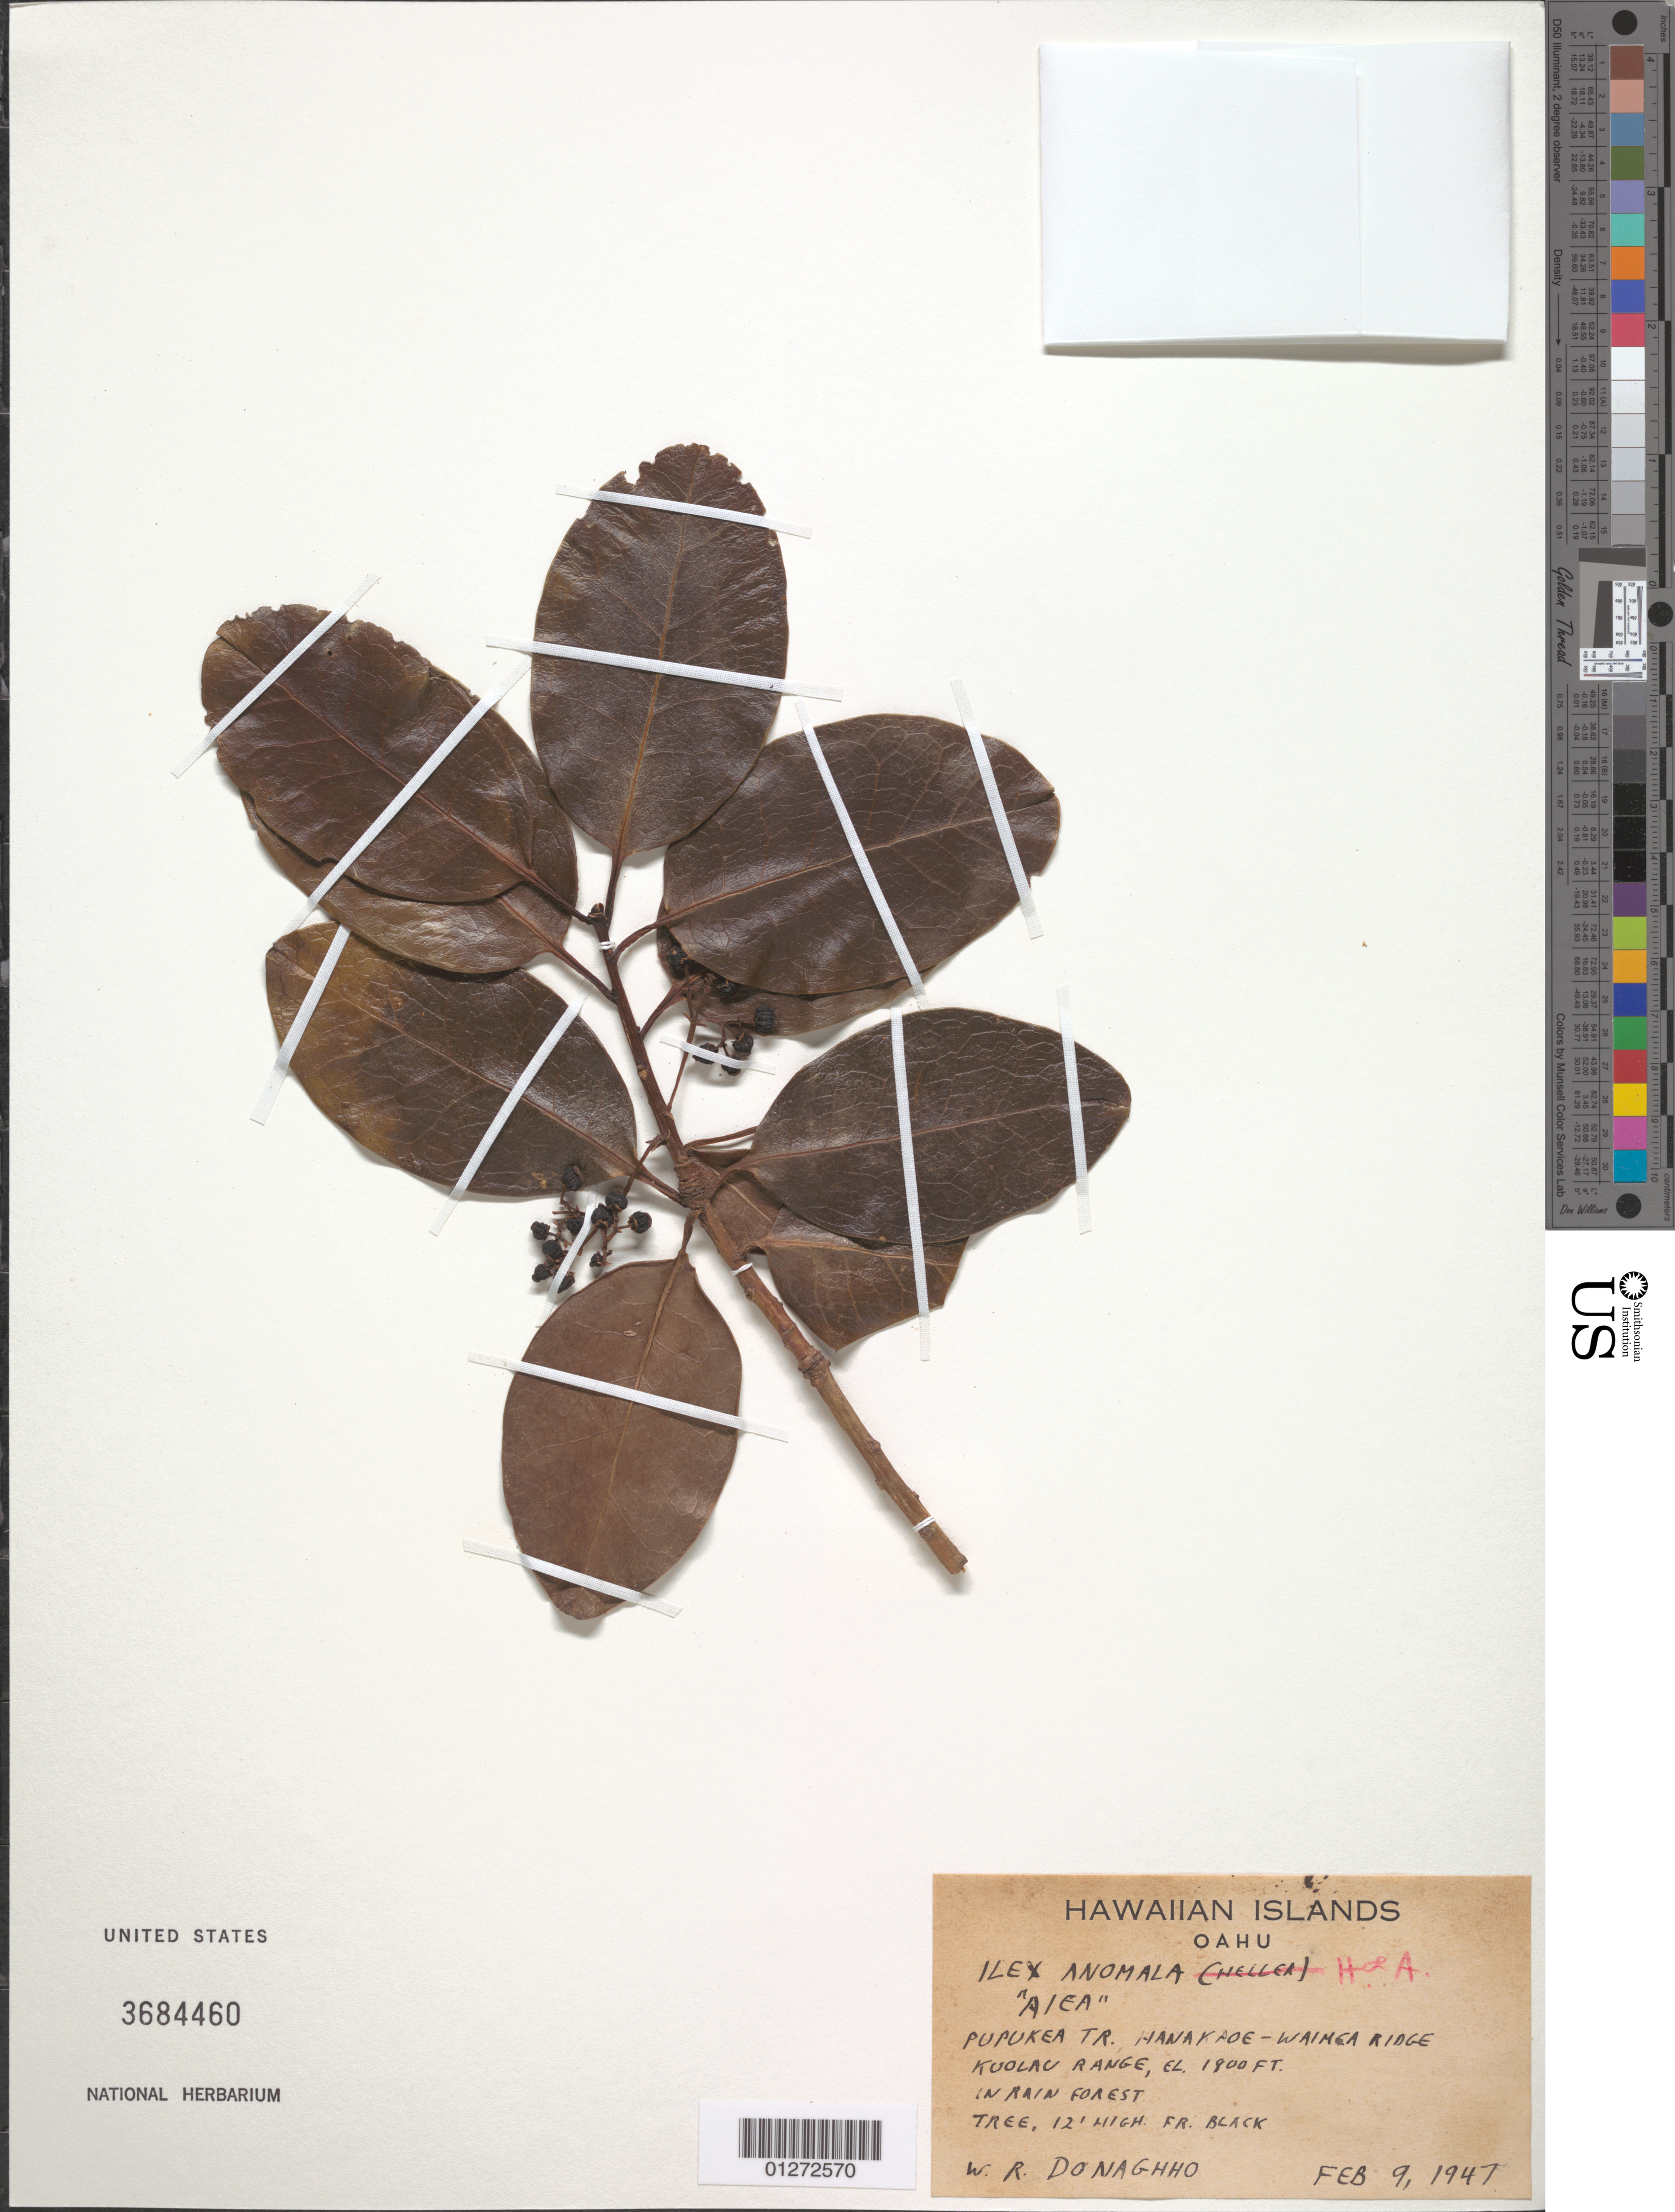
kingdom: Plantae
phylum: Tracheophyta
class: Magnoliopsida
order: Aquifoliales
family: Aquifoliaceae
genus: Ilex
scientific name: Ilex anomala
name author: Hook. & Arn.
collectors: W. Donaghho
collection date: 1947-02-09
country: United States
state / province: Hawaii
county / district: Honolulu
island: Oahu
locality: Pupukea Tr., Hanakaoe-Waimea Ridge, Koolau Range.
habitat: Rain forest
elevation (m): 549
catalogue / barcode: US 3684460